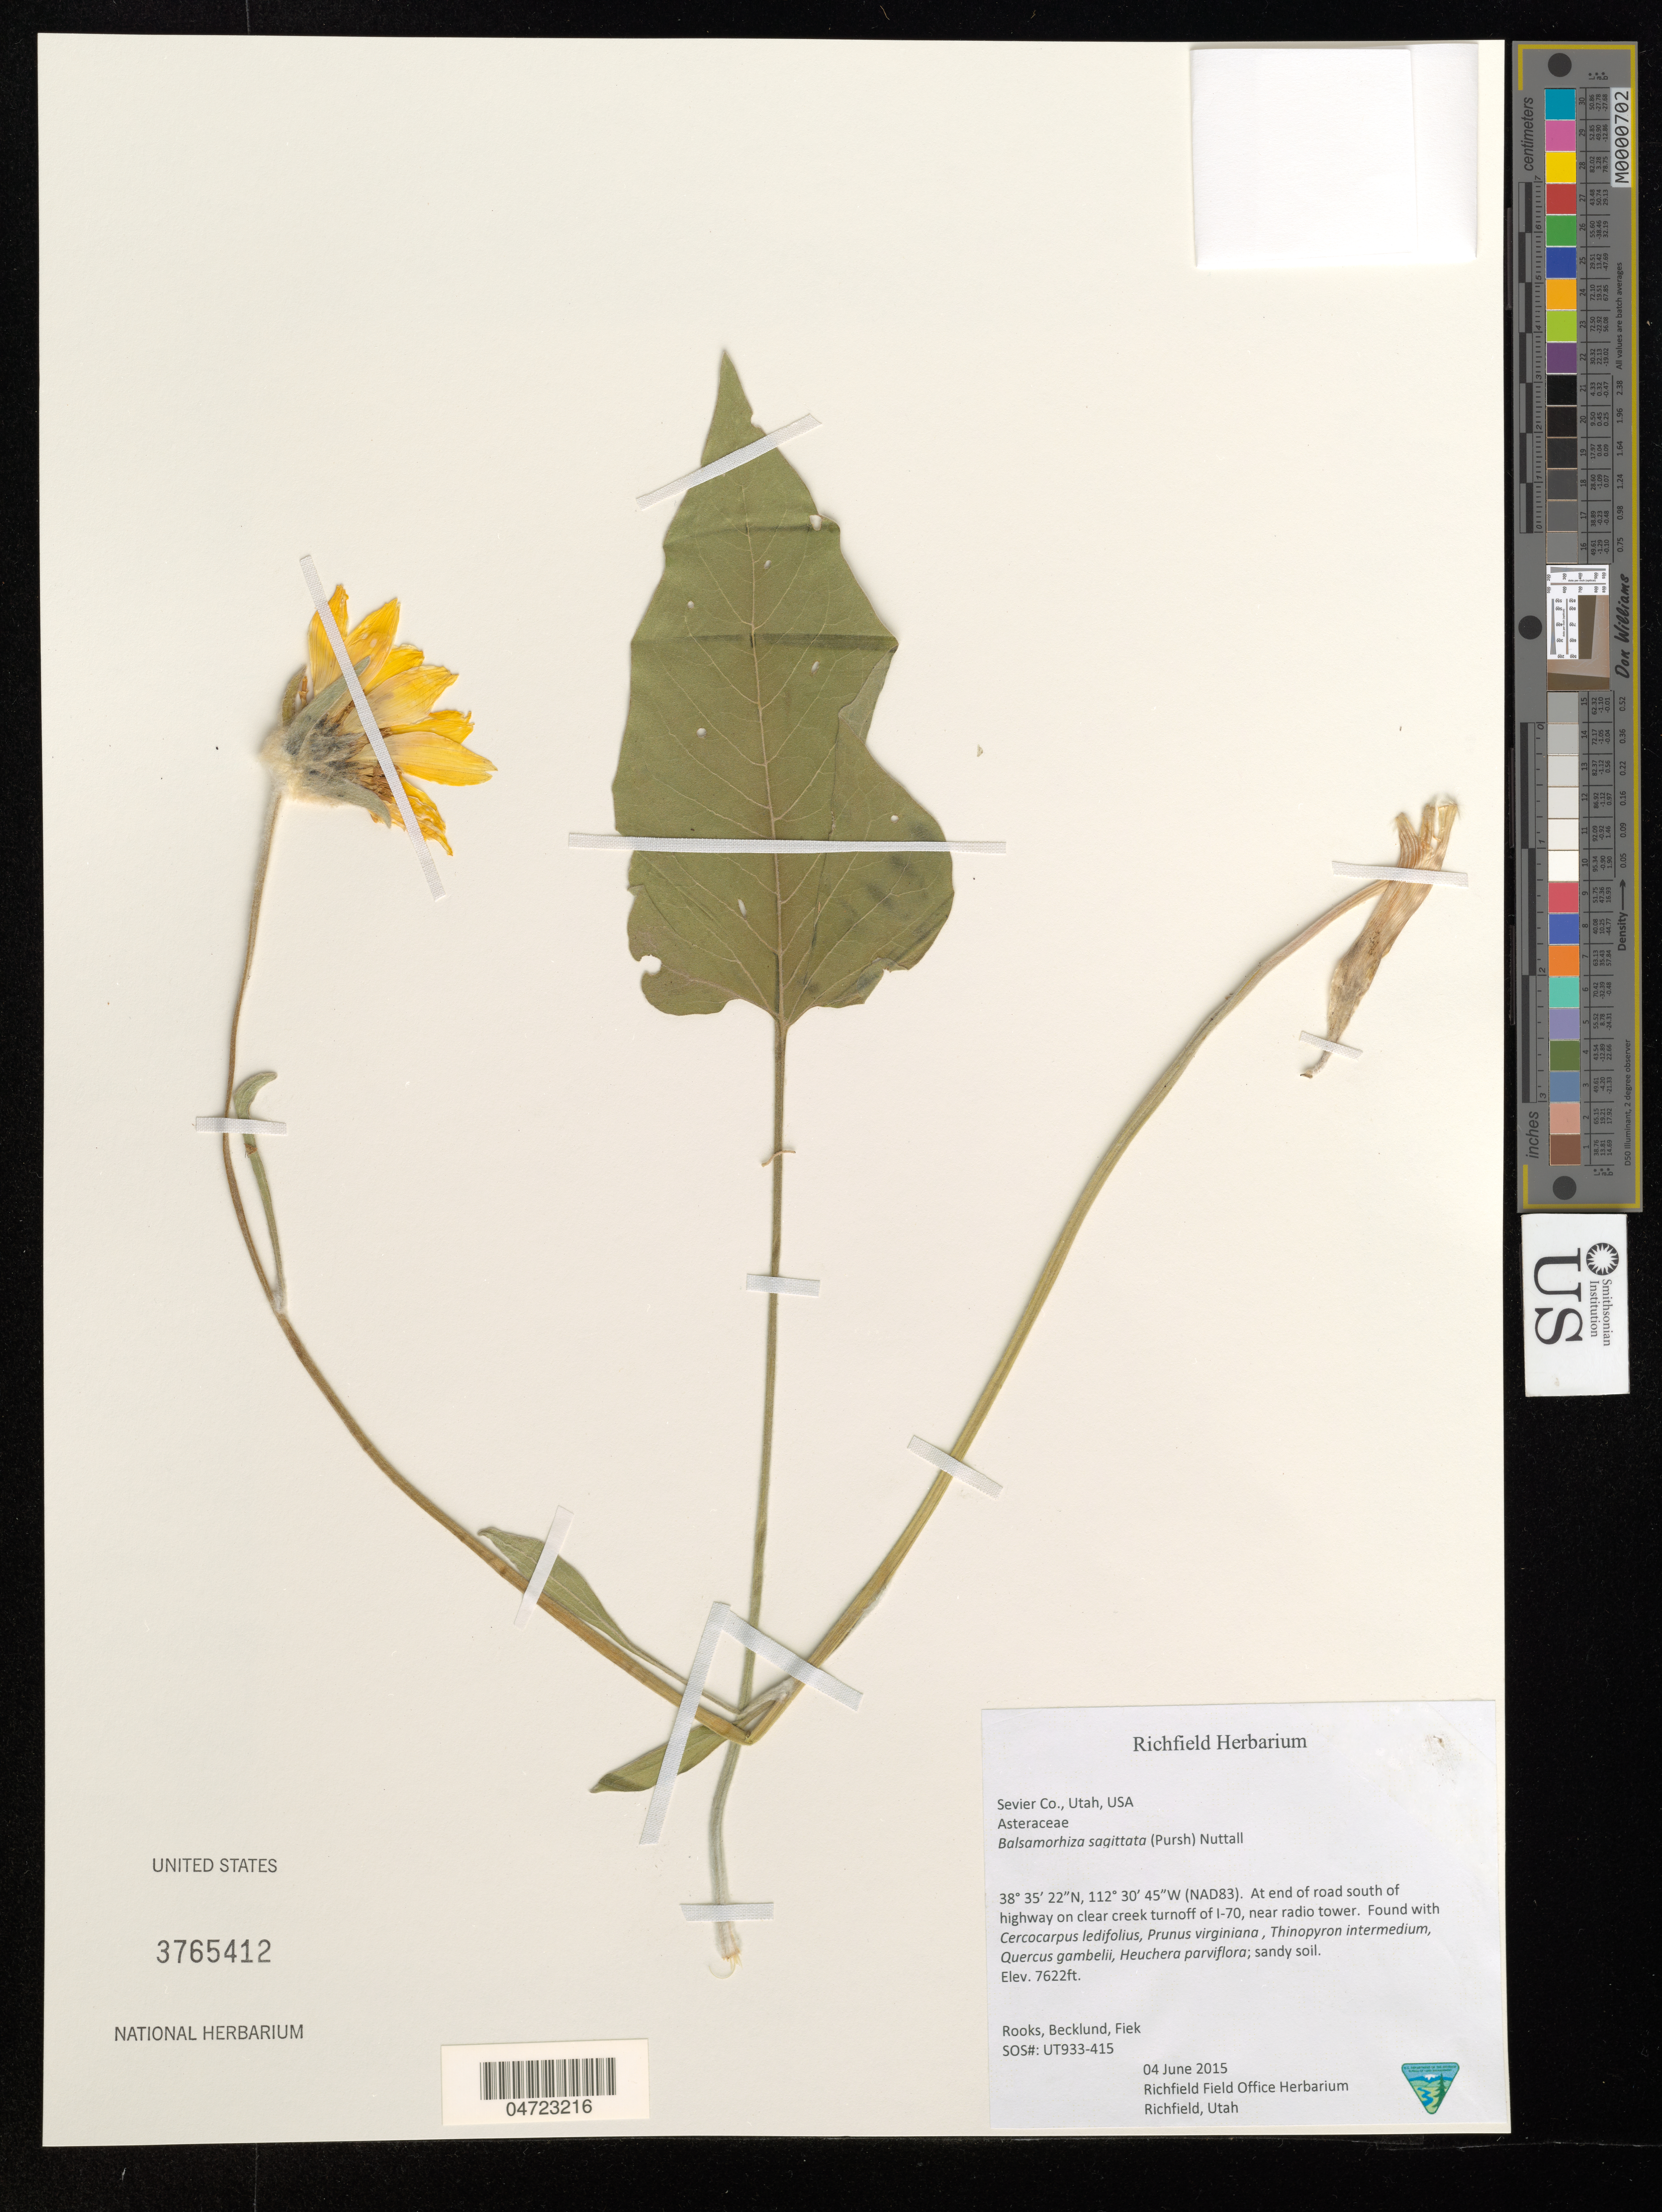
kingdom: Plantae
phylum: Tracheophyta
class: Magnoliopsida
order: Asterales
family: Asteraceae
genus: Balsamorhiza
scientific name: Balsamorhiza sagittata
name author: (Pursh) Nutt.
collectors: -. Rooks, -. Becklund & -. Fiek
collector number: UT933-415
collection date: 2015-06-04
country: United States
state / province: Utah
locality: Sevier Co. At end of road south of highway on clear creek turnoff of I-70, near radio tower.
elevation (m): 2323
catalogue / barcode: US 3765412